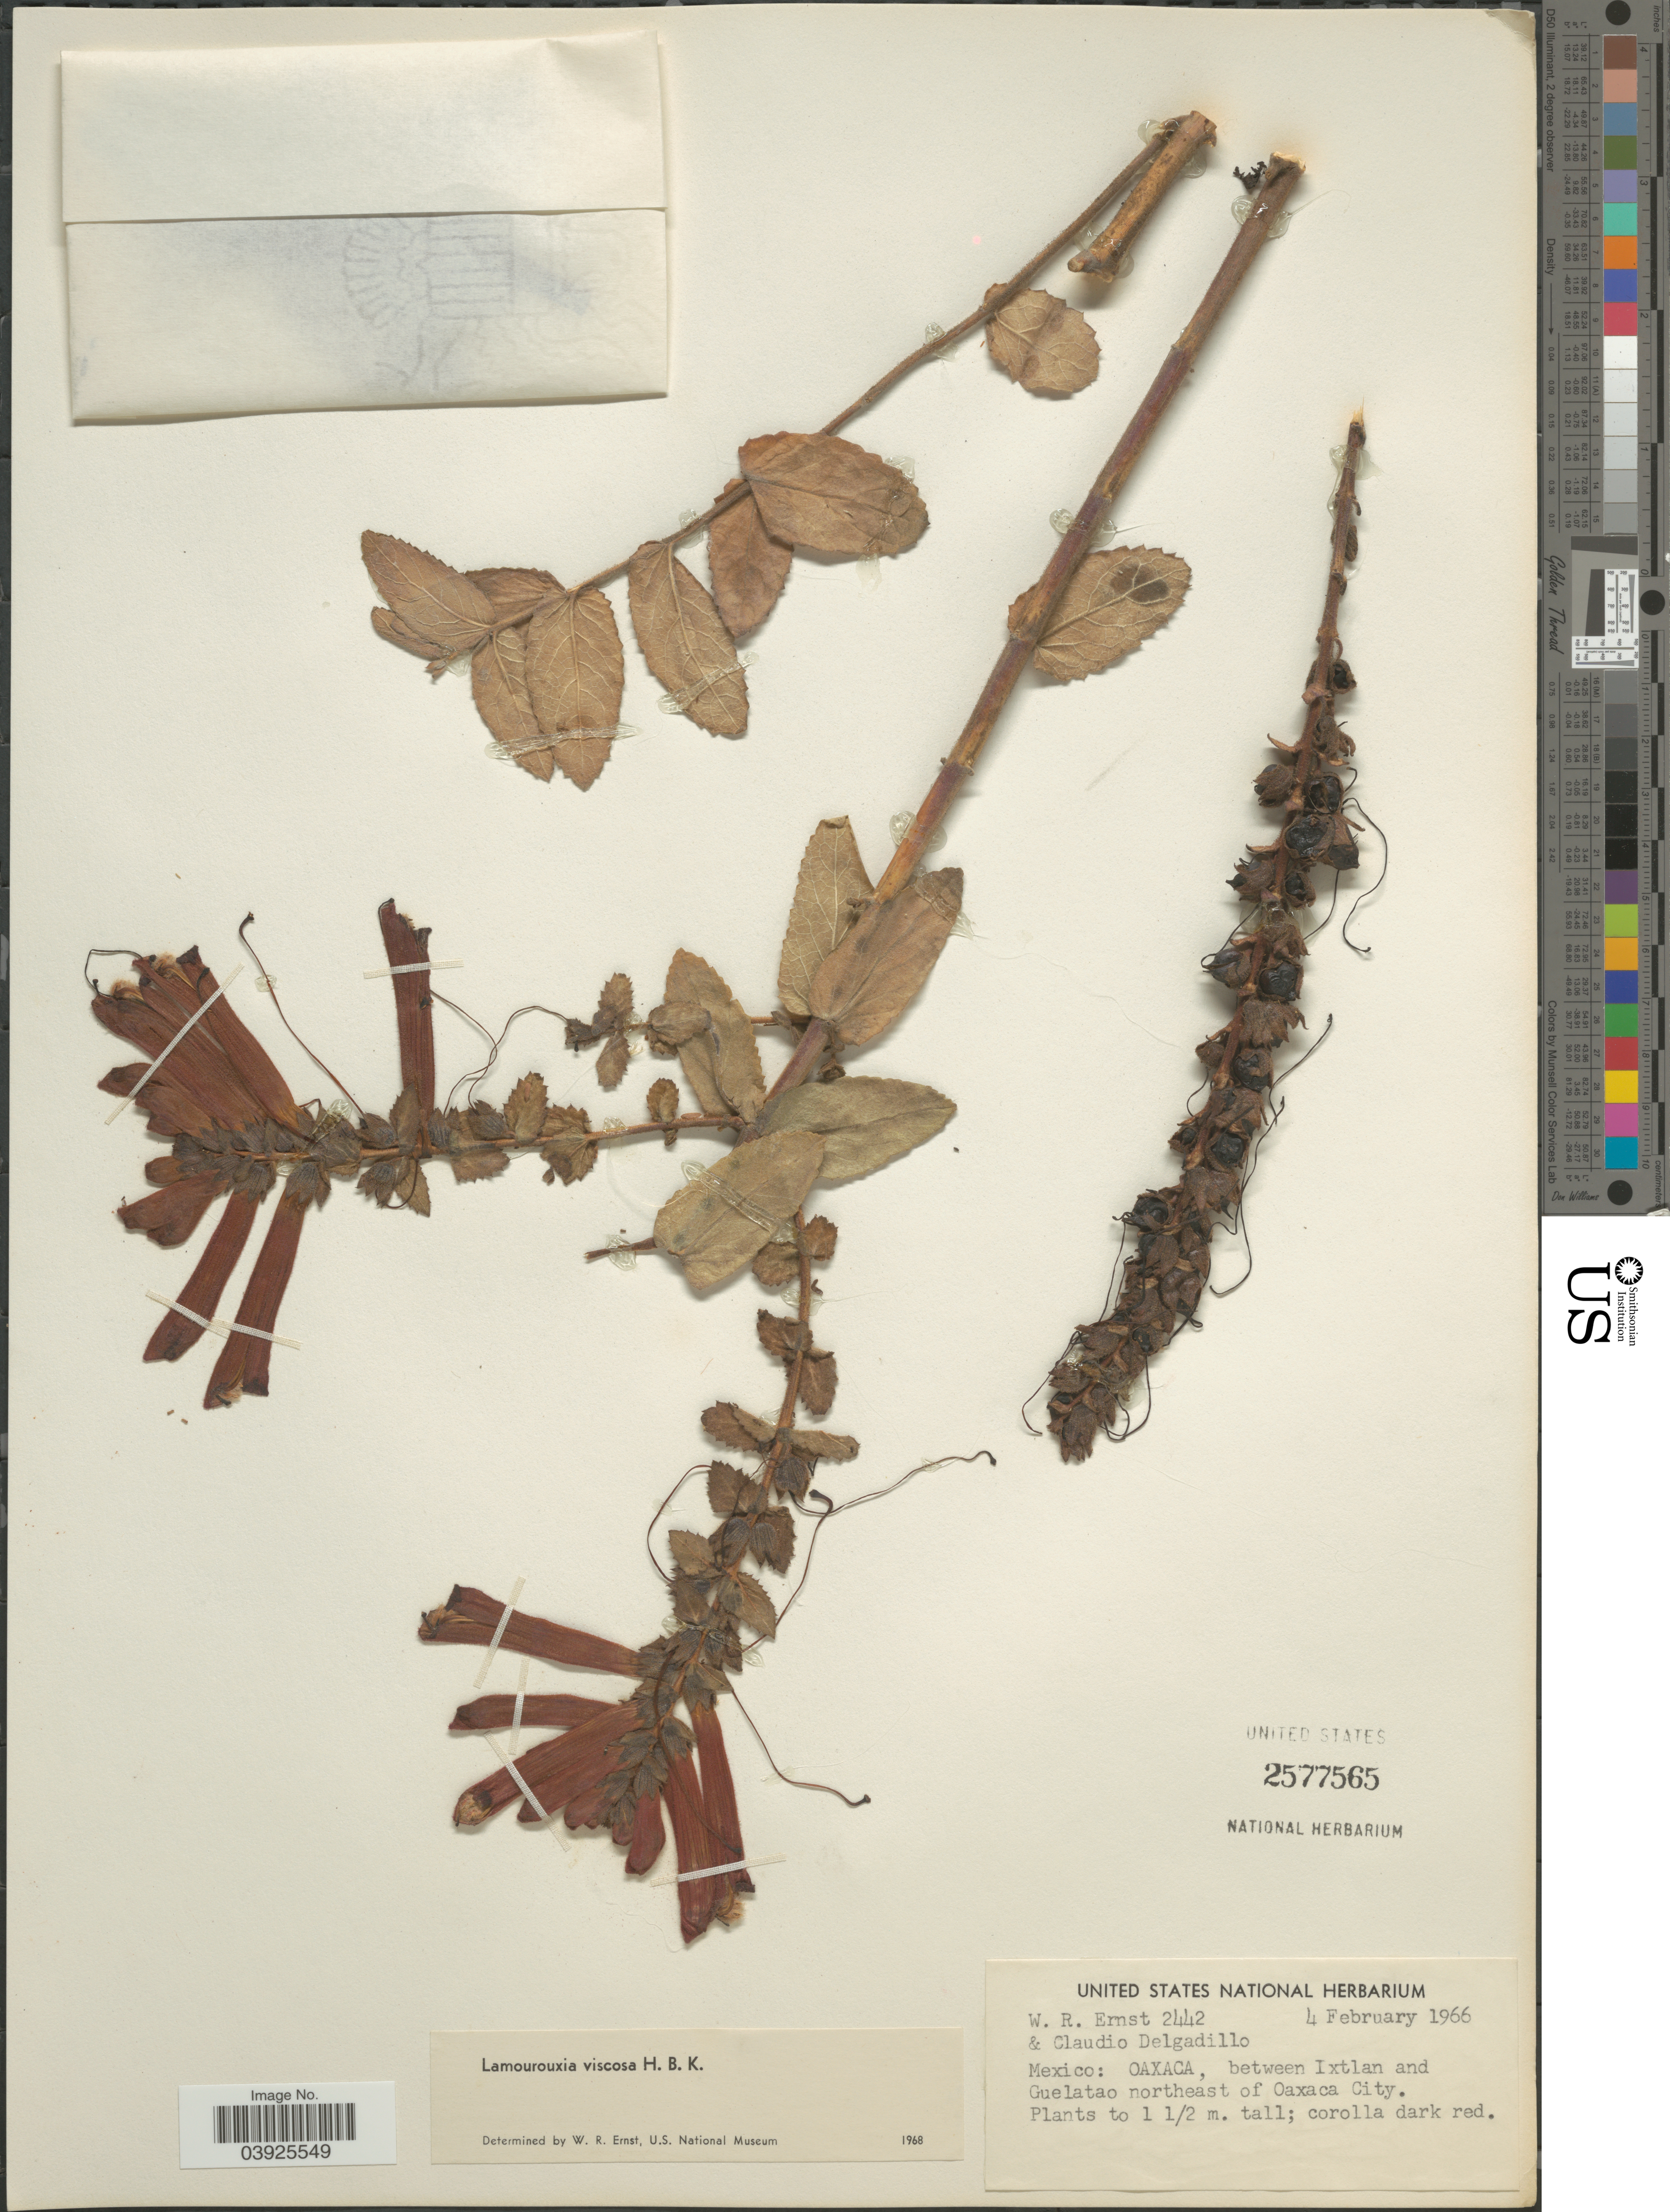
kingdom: Plantae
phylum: Tracheophyta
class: Magnoliopsida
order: Lamiales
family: Orobanchaceae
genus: Lamourouxia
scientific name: Lamourouxia viscosa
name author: Kunth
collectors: W. R. Ernst & C. Delgadillo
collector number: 2442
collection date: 1966-02-04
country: Mexico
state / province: Oaxaca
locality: Between Ixtlan and Guelatao northeast of Oaxaca City.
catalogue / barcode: US 2577565